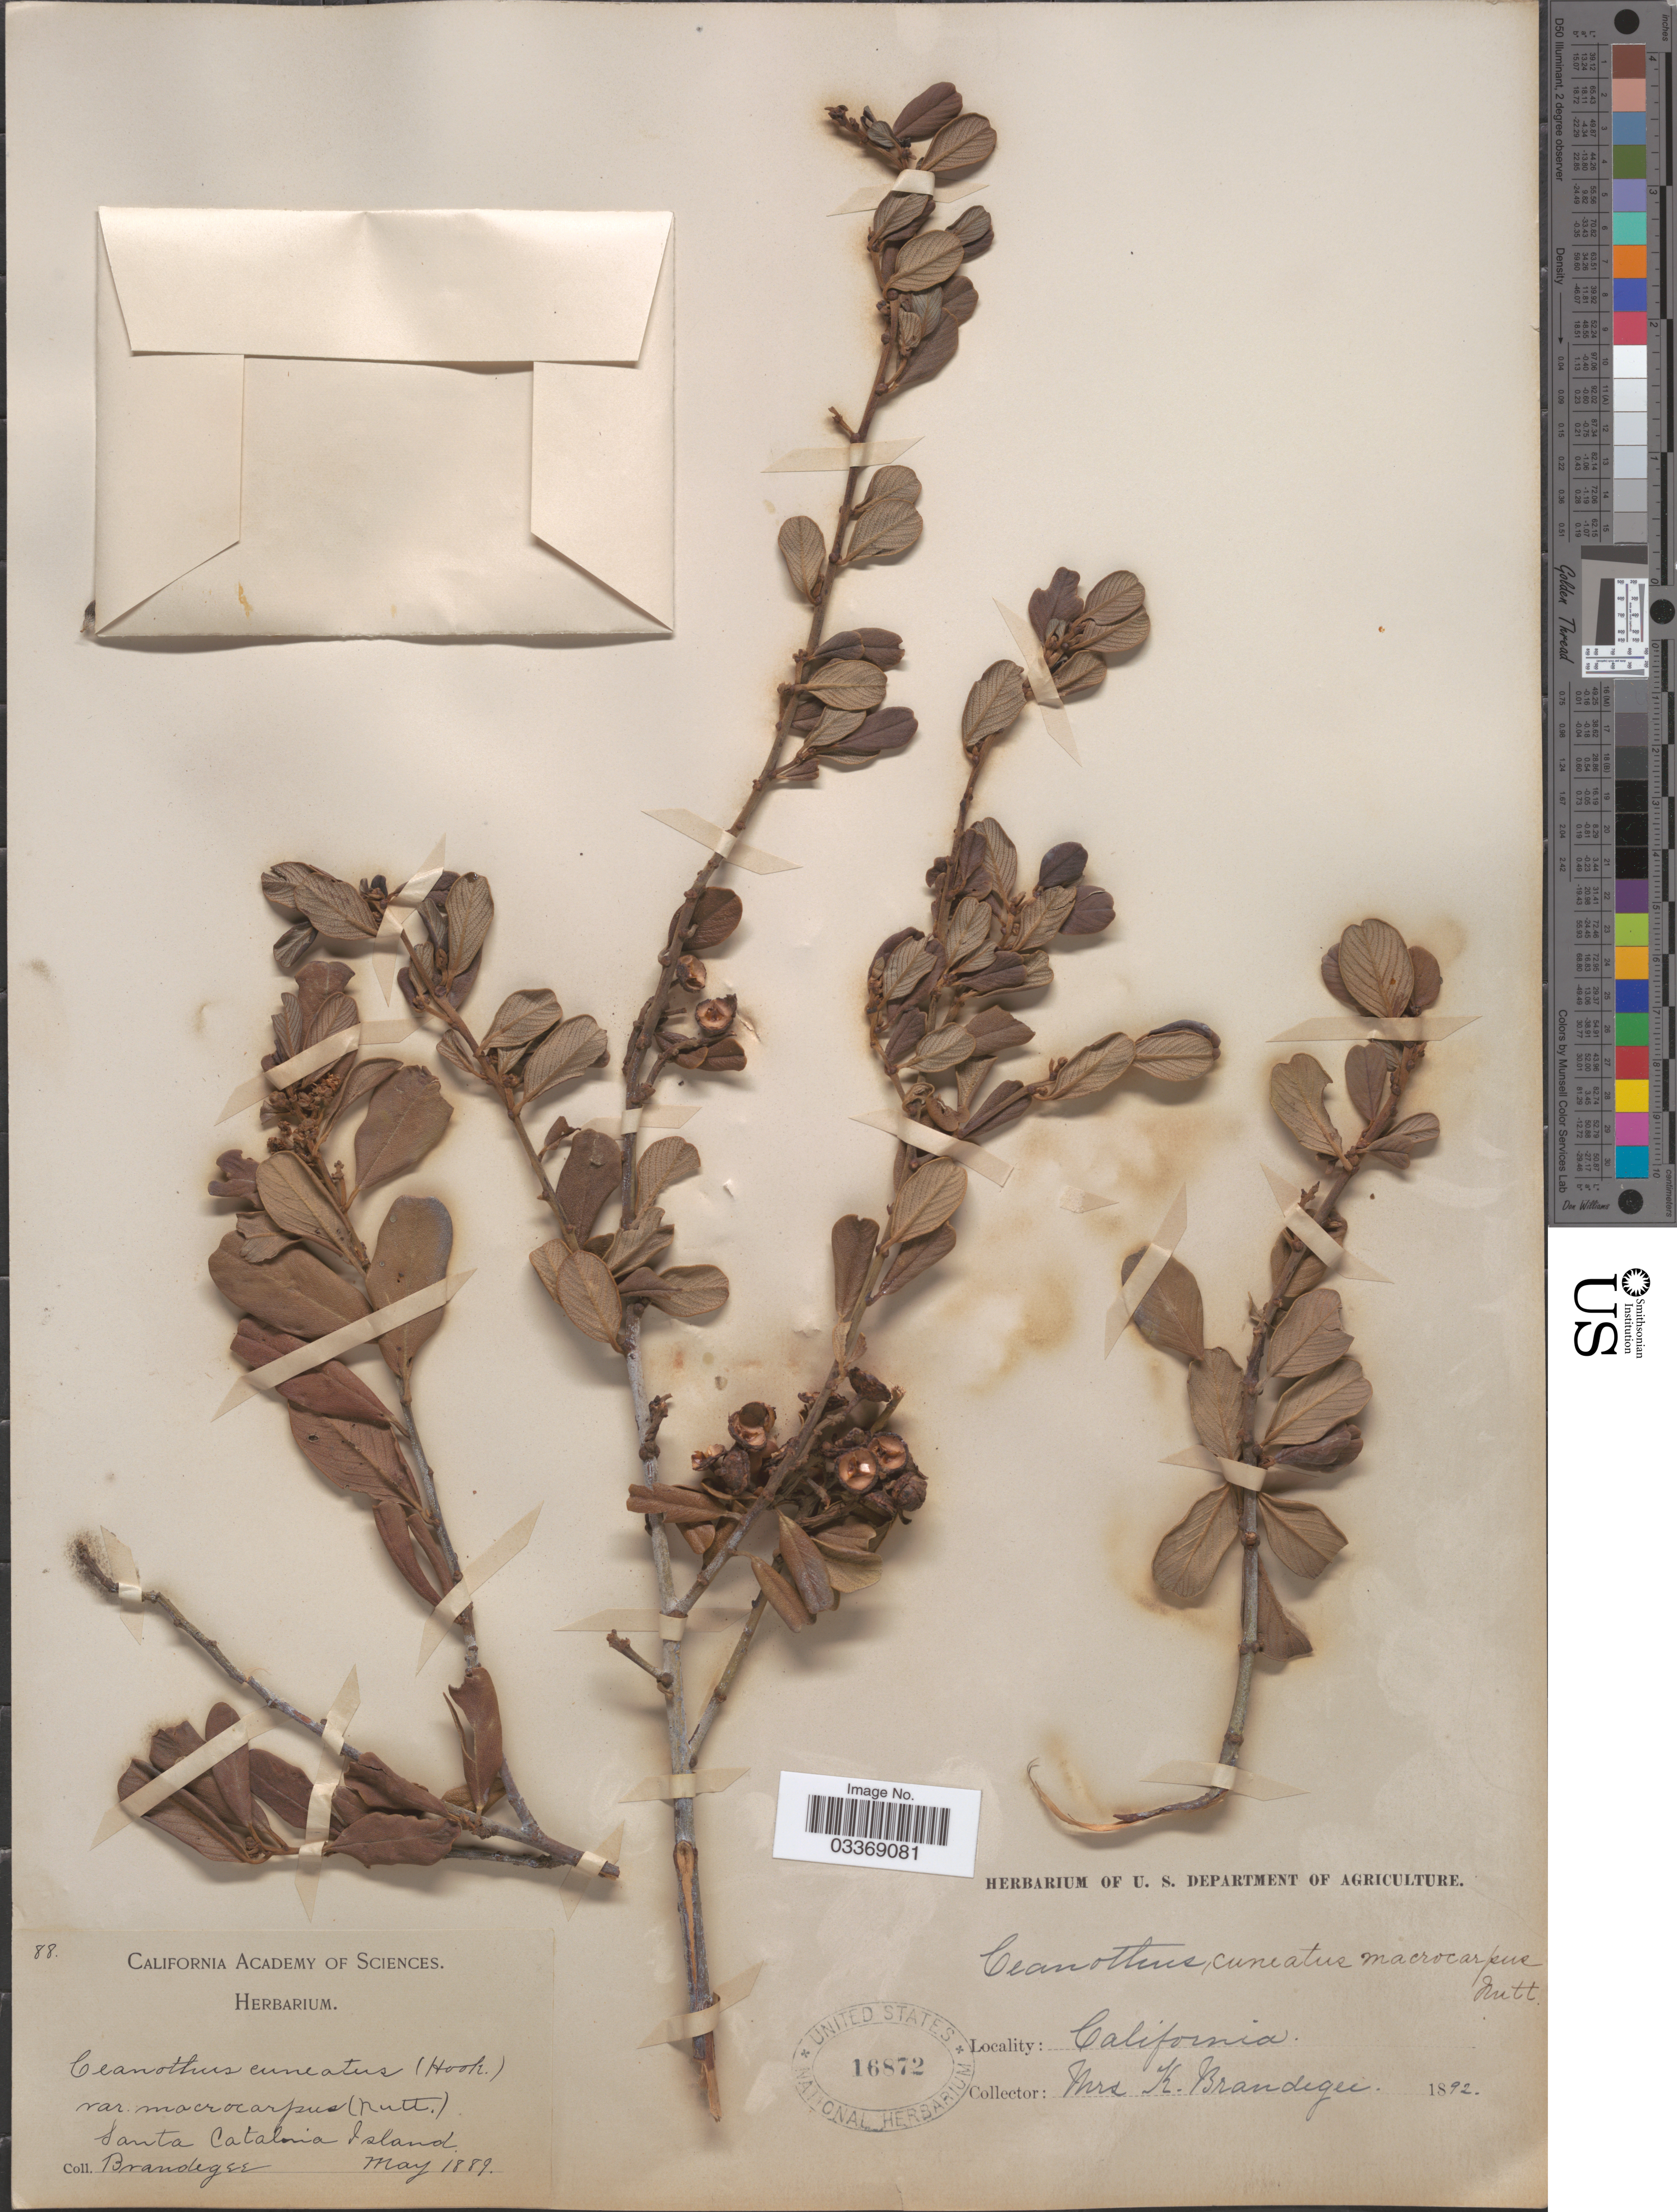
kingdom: Plantae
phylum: Tracheophyta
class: Magnoliopsida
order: Rosales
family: Rhamnaceae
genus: Ceanothus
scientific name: Ceanothus cuneatus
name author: (Hook.) Nutt.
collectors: K. Brandegee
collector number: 88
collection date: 1889-05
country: United States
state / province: California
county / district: Los Angeles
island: Santa Catalina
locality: Santa Catalina Island.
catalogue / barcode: US 16872